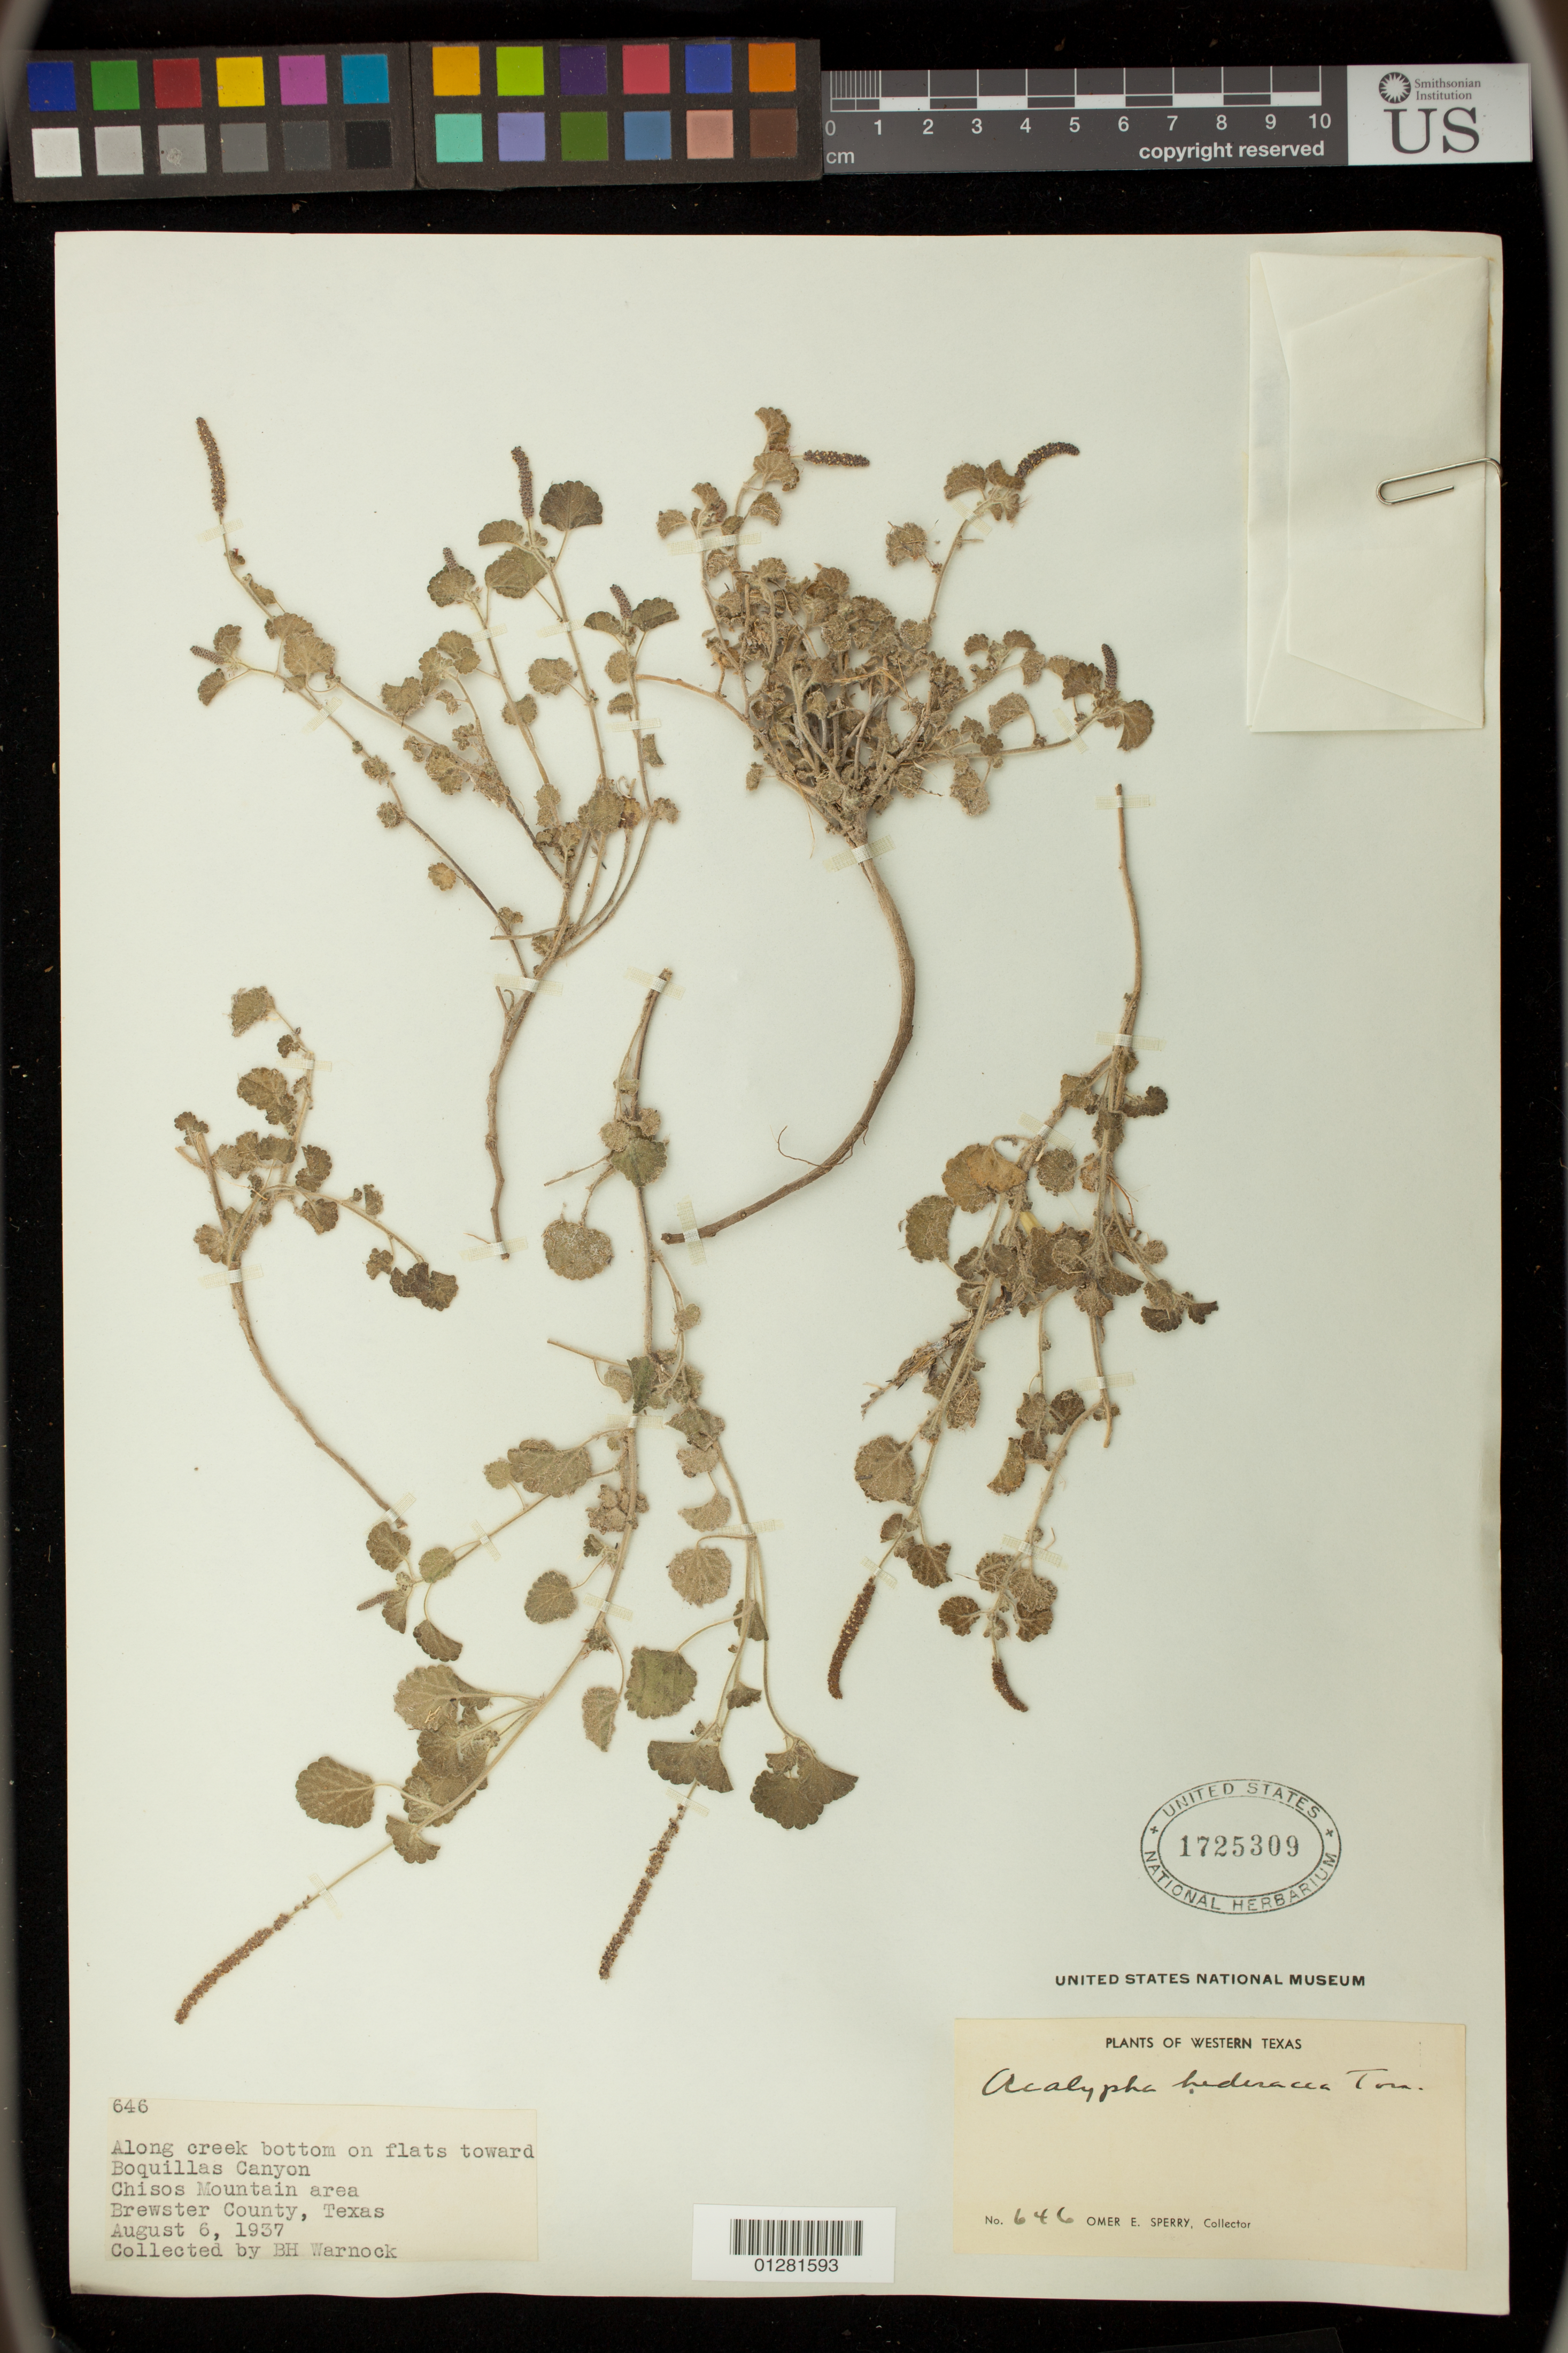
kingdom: Plantae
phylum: Tracheophyta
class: Magnoliopsida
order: Malpighiales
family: Euphorbiaceae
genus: Acalypha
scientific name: Acalypha hederacea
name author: Torr.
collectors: O. E. Sperry & B. H. Warnock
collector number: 646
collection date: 1937-08-06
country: United States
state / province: Texas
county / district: Brewster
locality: Along creek bottom on flats toward Boquillas Canyon Chisos Mountain area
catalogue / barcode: US 1725309